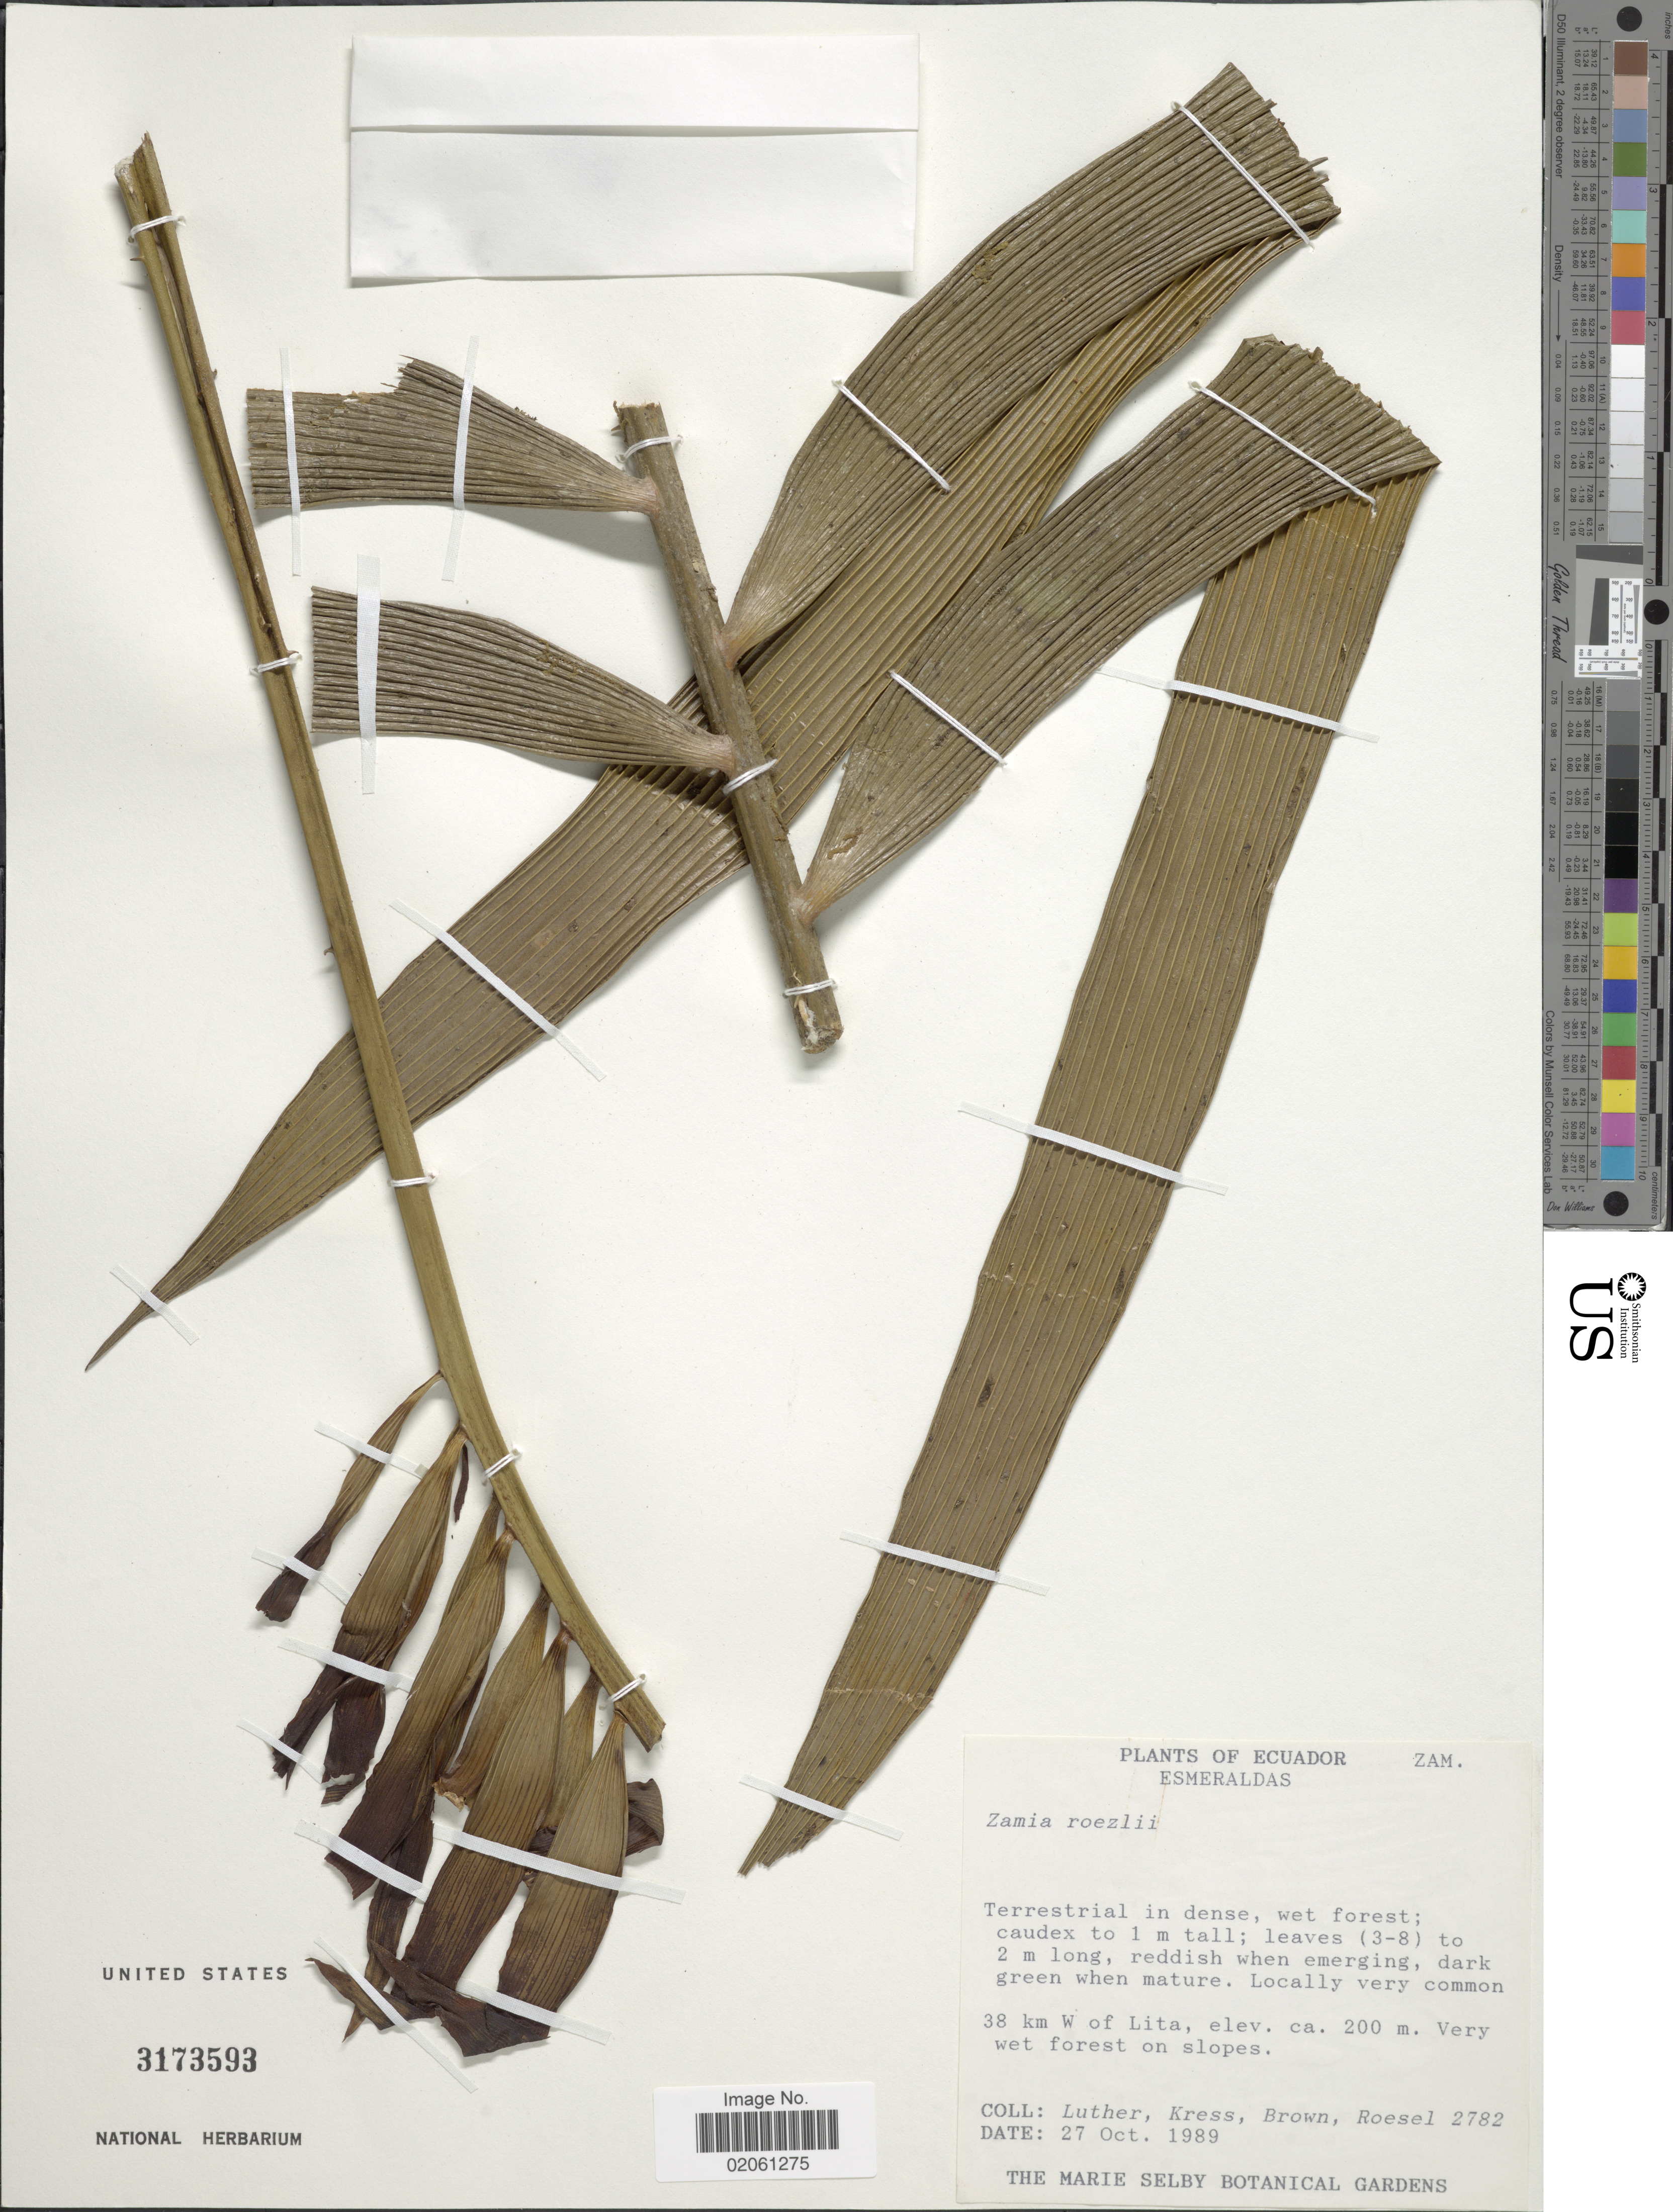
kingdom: Plantae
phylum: Tracheophyta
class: Cycadopsida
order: Cycadales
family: Zamiaceae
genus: Zamia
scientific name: Zamia roezlii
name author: Regel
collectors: -- Luther, -- Kress, -- Brown & Roesel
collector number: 2782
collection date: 1989-10-27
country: Ecuador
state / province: Esmeraldas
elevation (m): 200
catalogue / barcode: US 3173593